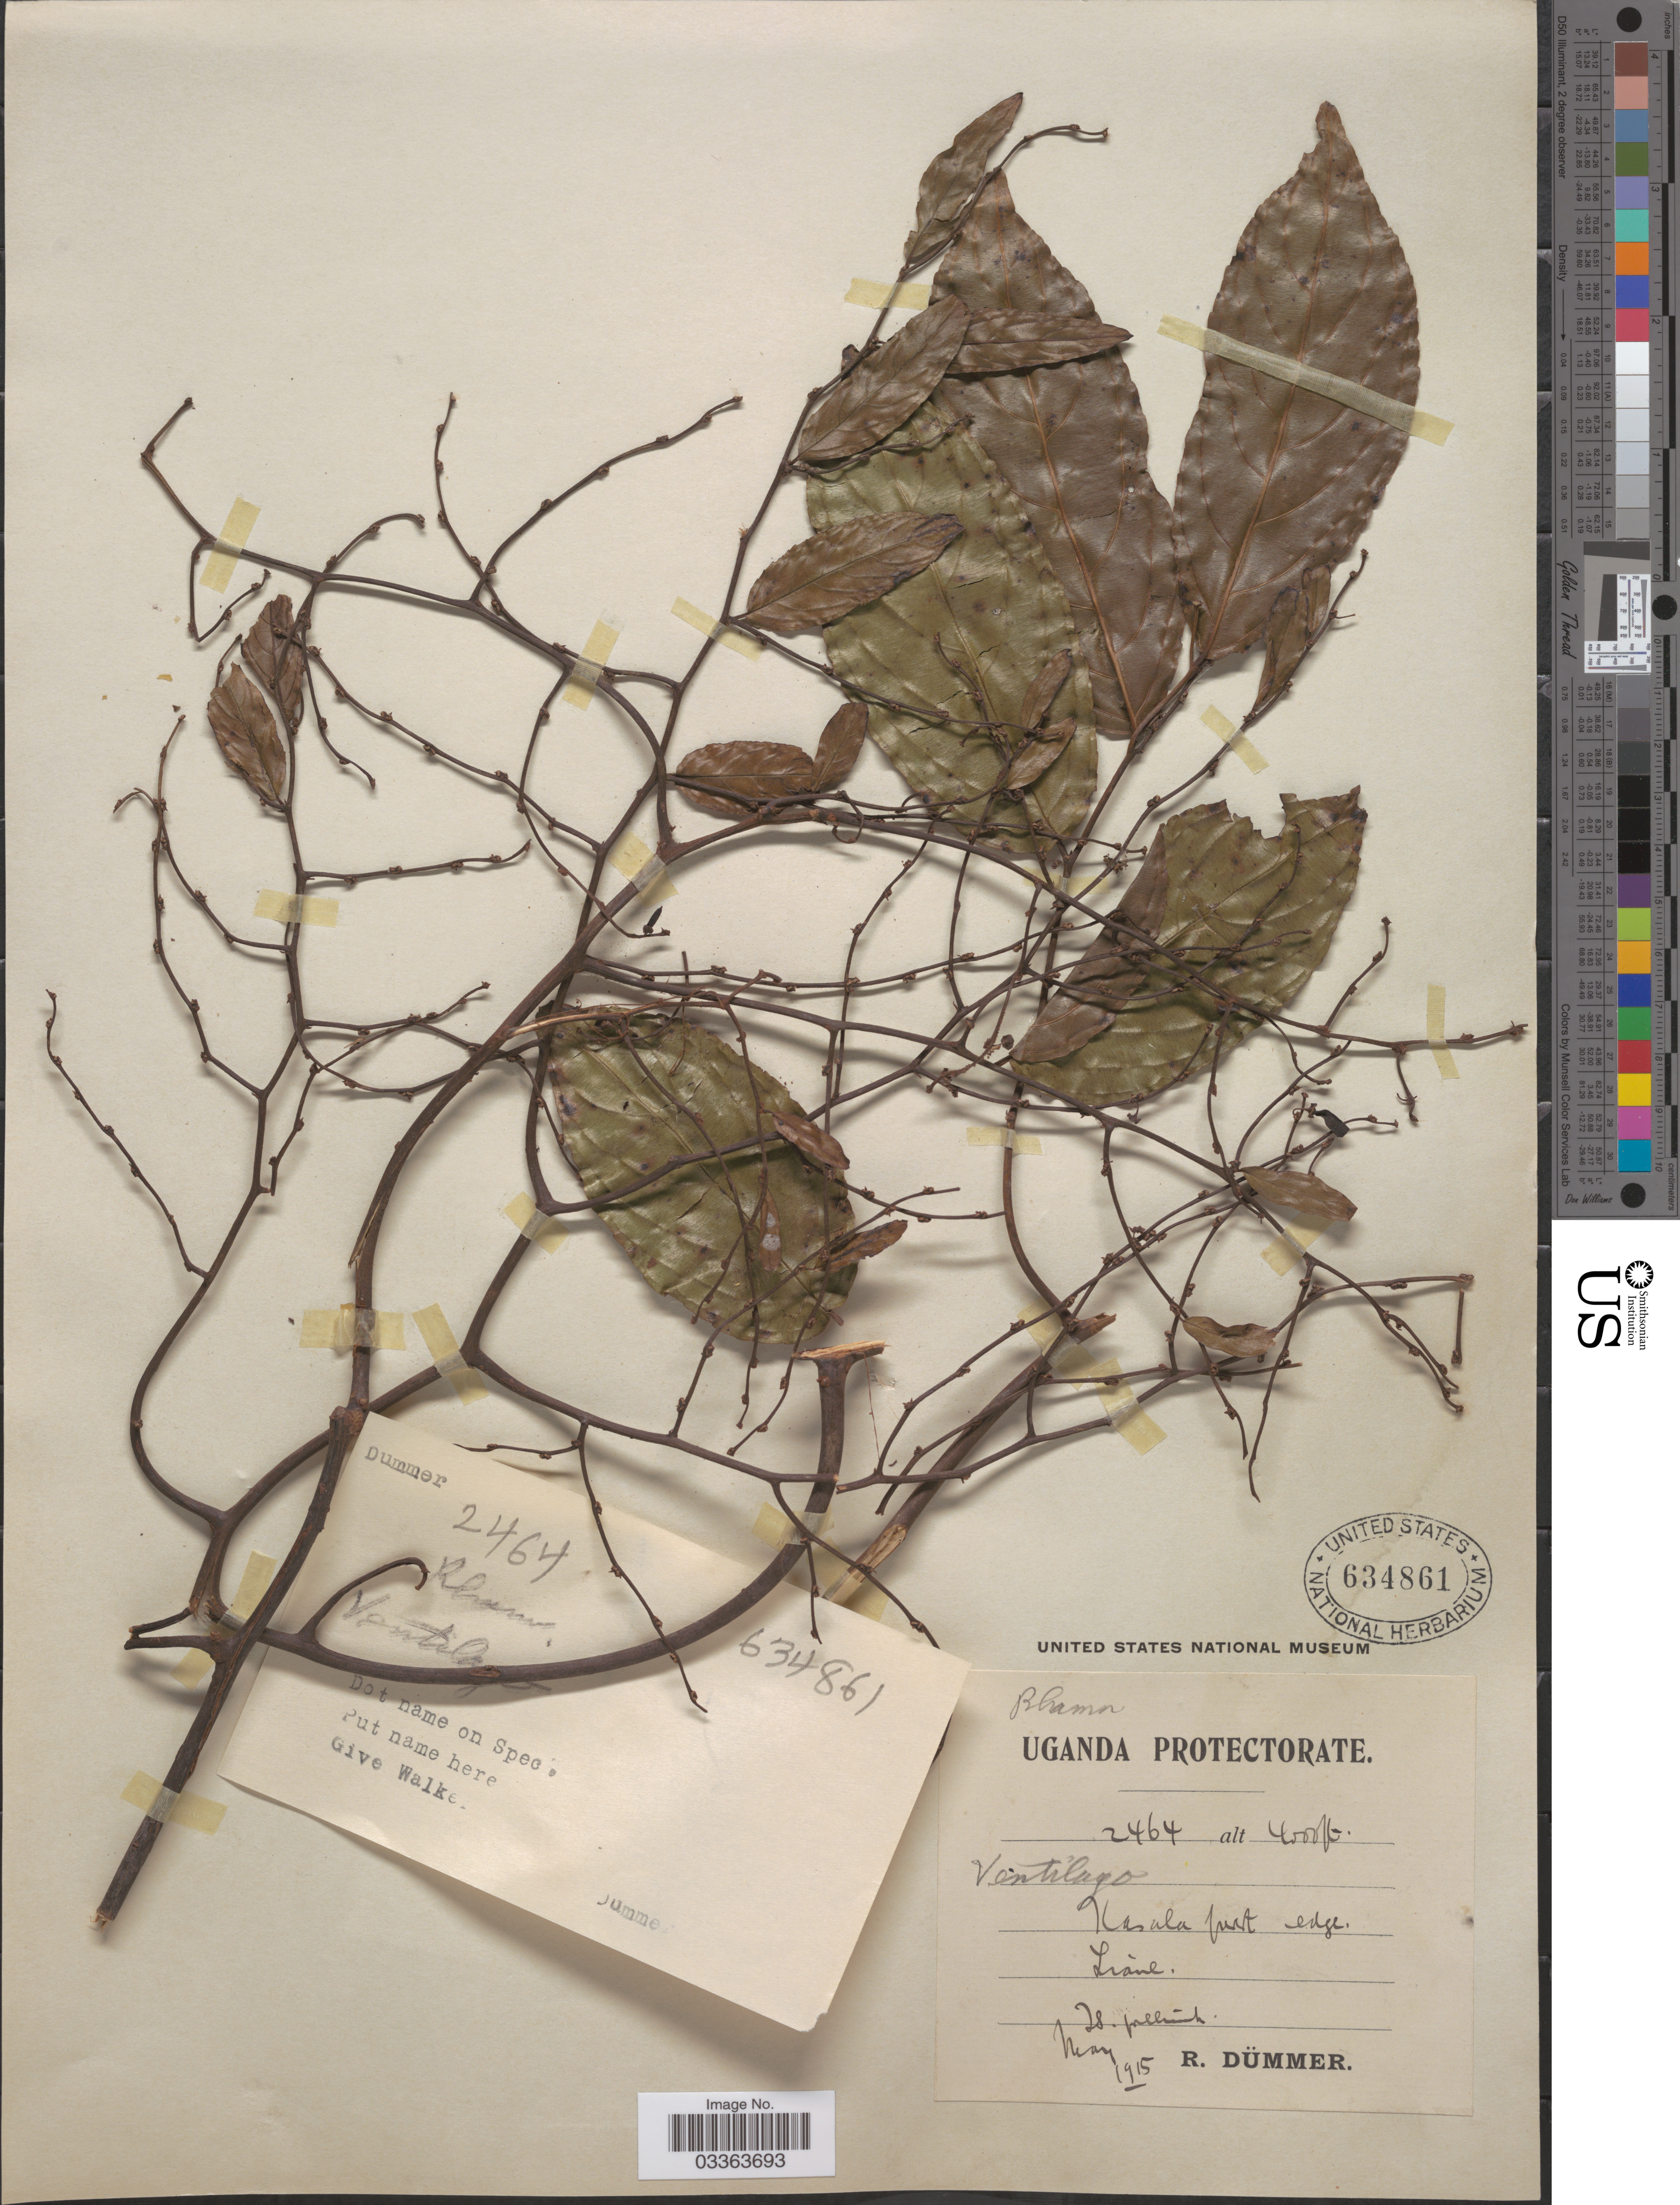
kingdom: Plantae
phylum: Tracheophyta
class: Magnoliopsida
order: Rosales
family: Rhamnaceae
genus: Ventilago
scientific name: Ventilago sp.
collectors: R. A. Dümmer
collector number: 2464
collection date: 1915-05-28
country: Uganda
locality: Uganda Protectorate. Kasala forest edge.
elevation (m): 1219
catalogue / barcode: US 634861